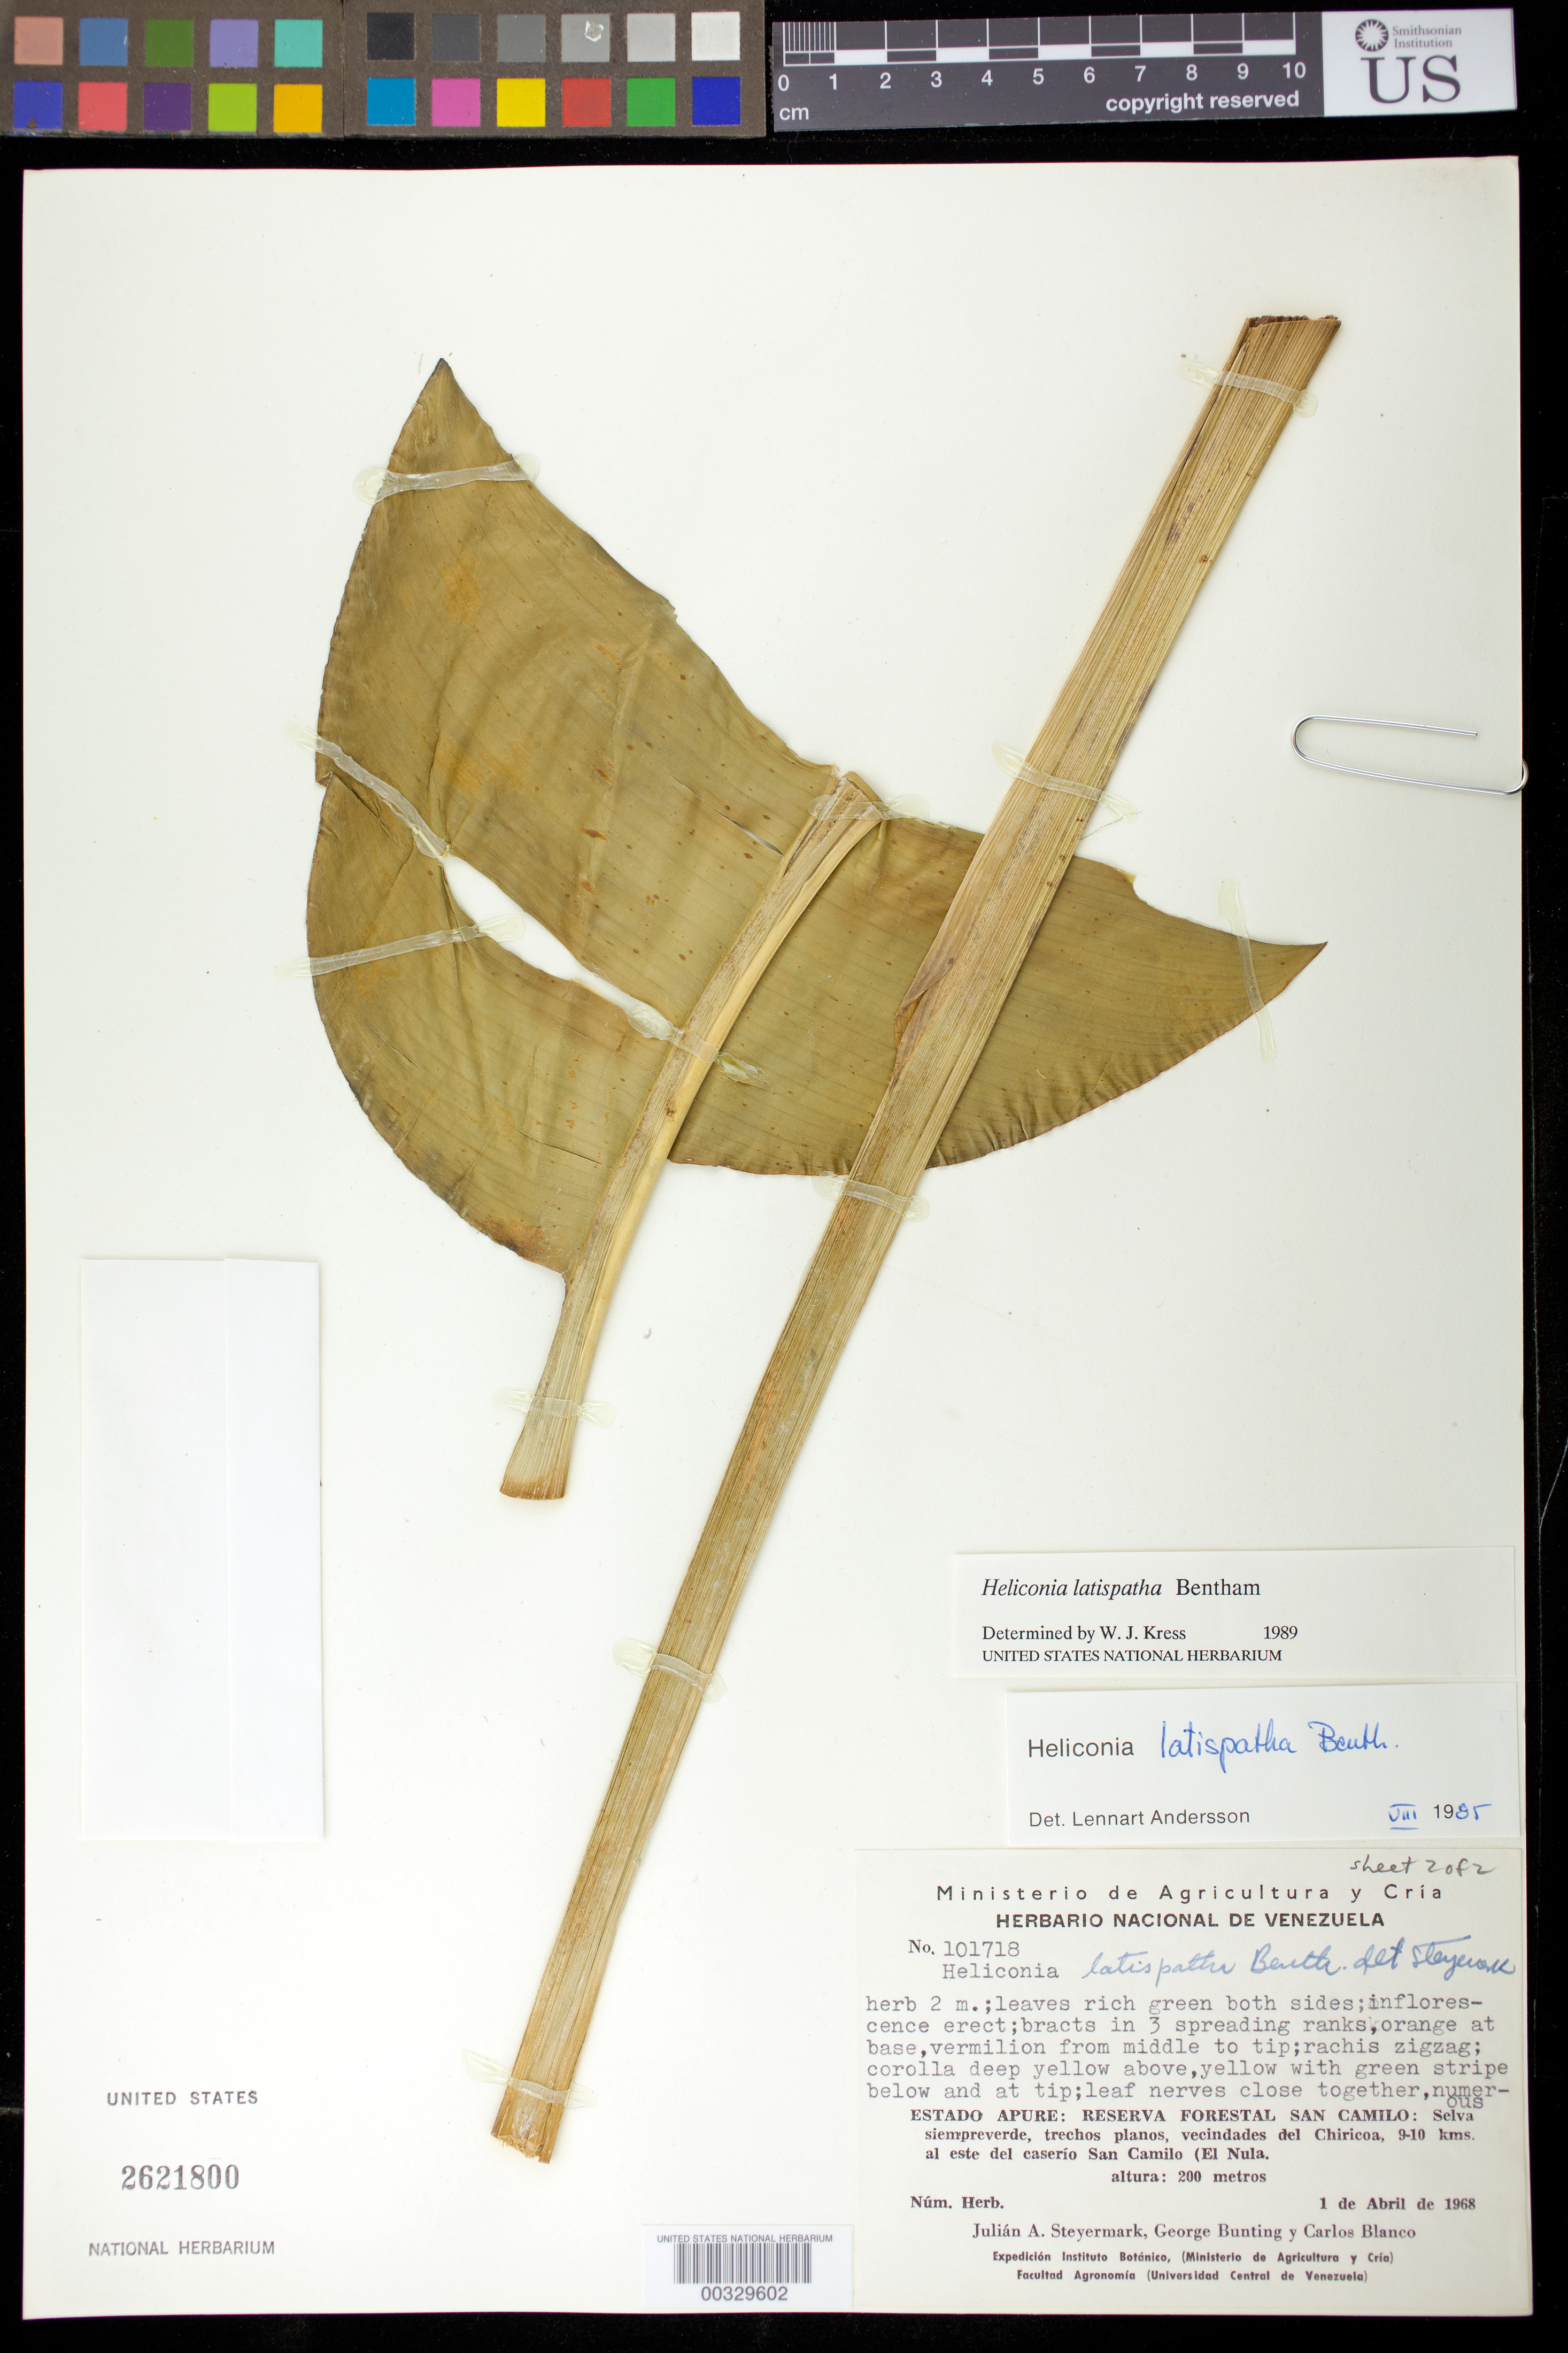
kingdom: Plantae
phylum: Tracheophyta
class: Liliopsida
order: Zingiberales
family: Heliconiaceae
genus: Heliconia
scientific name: Heliconia latispatha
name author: Benth.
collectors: J. Steyermark, G. S. Bunting & C. A. Blanco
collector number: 101718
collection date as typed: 01 Apr 1968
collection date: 1968-04-01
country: Venezuela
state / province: Apure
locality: Reserva forestal san camilo, vicinity of chiricoa, 9-10 km e of caserio san camilo (el nula)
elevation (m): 200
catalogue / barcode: US 2621800